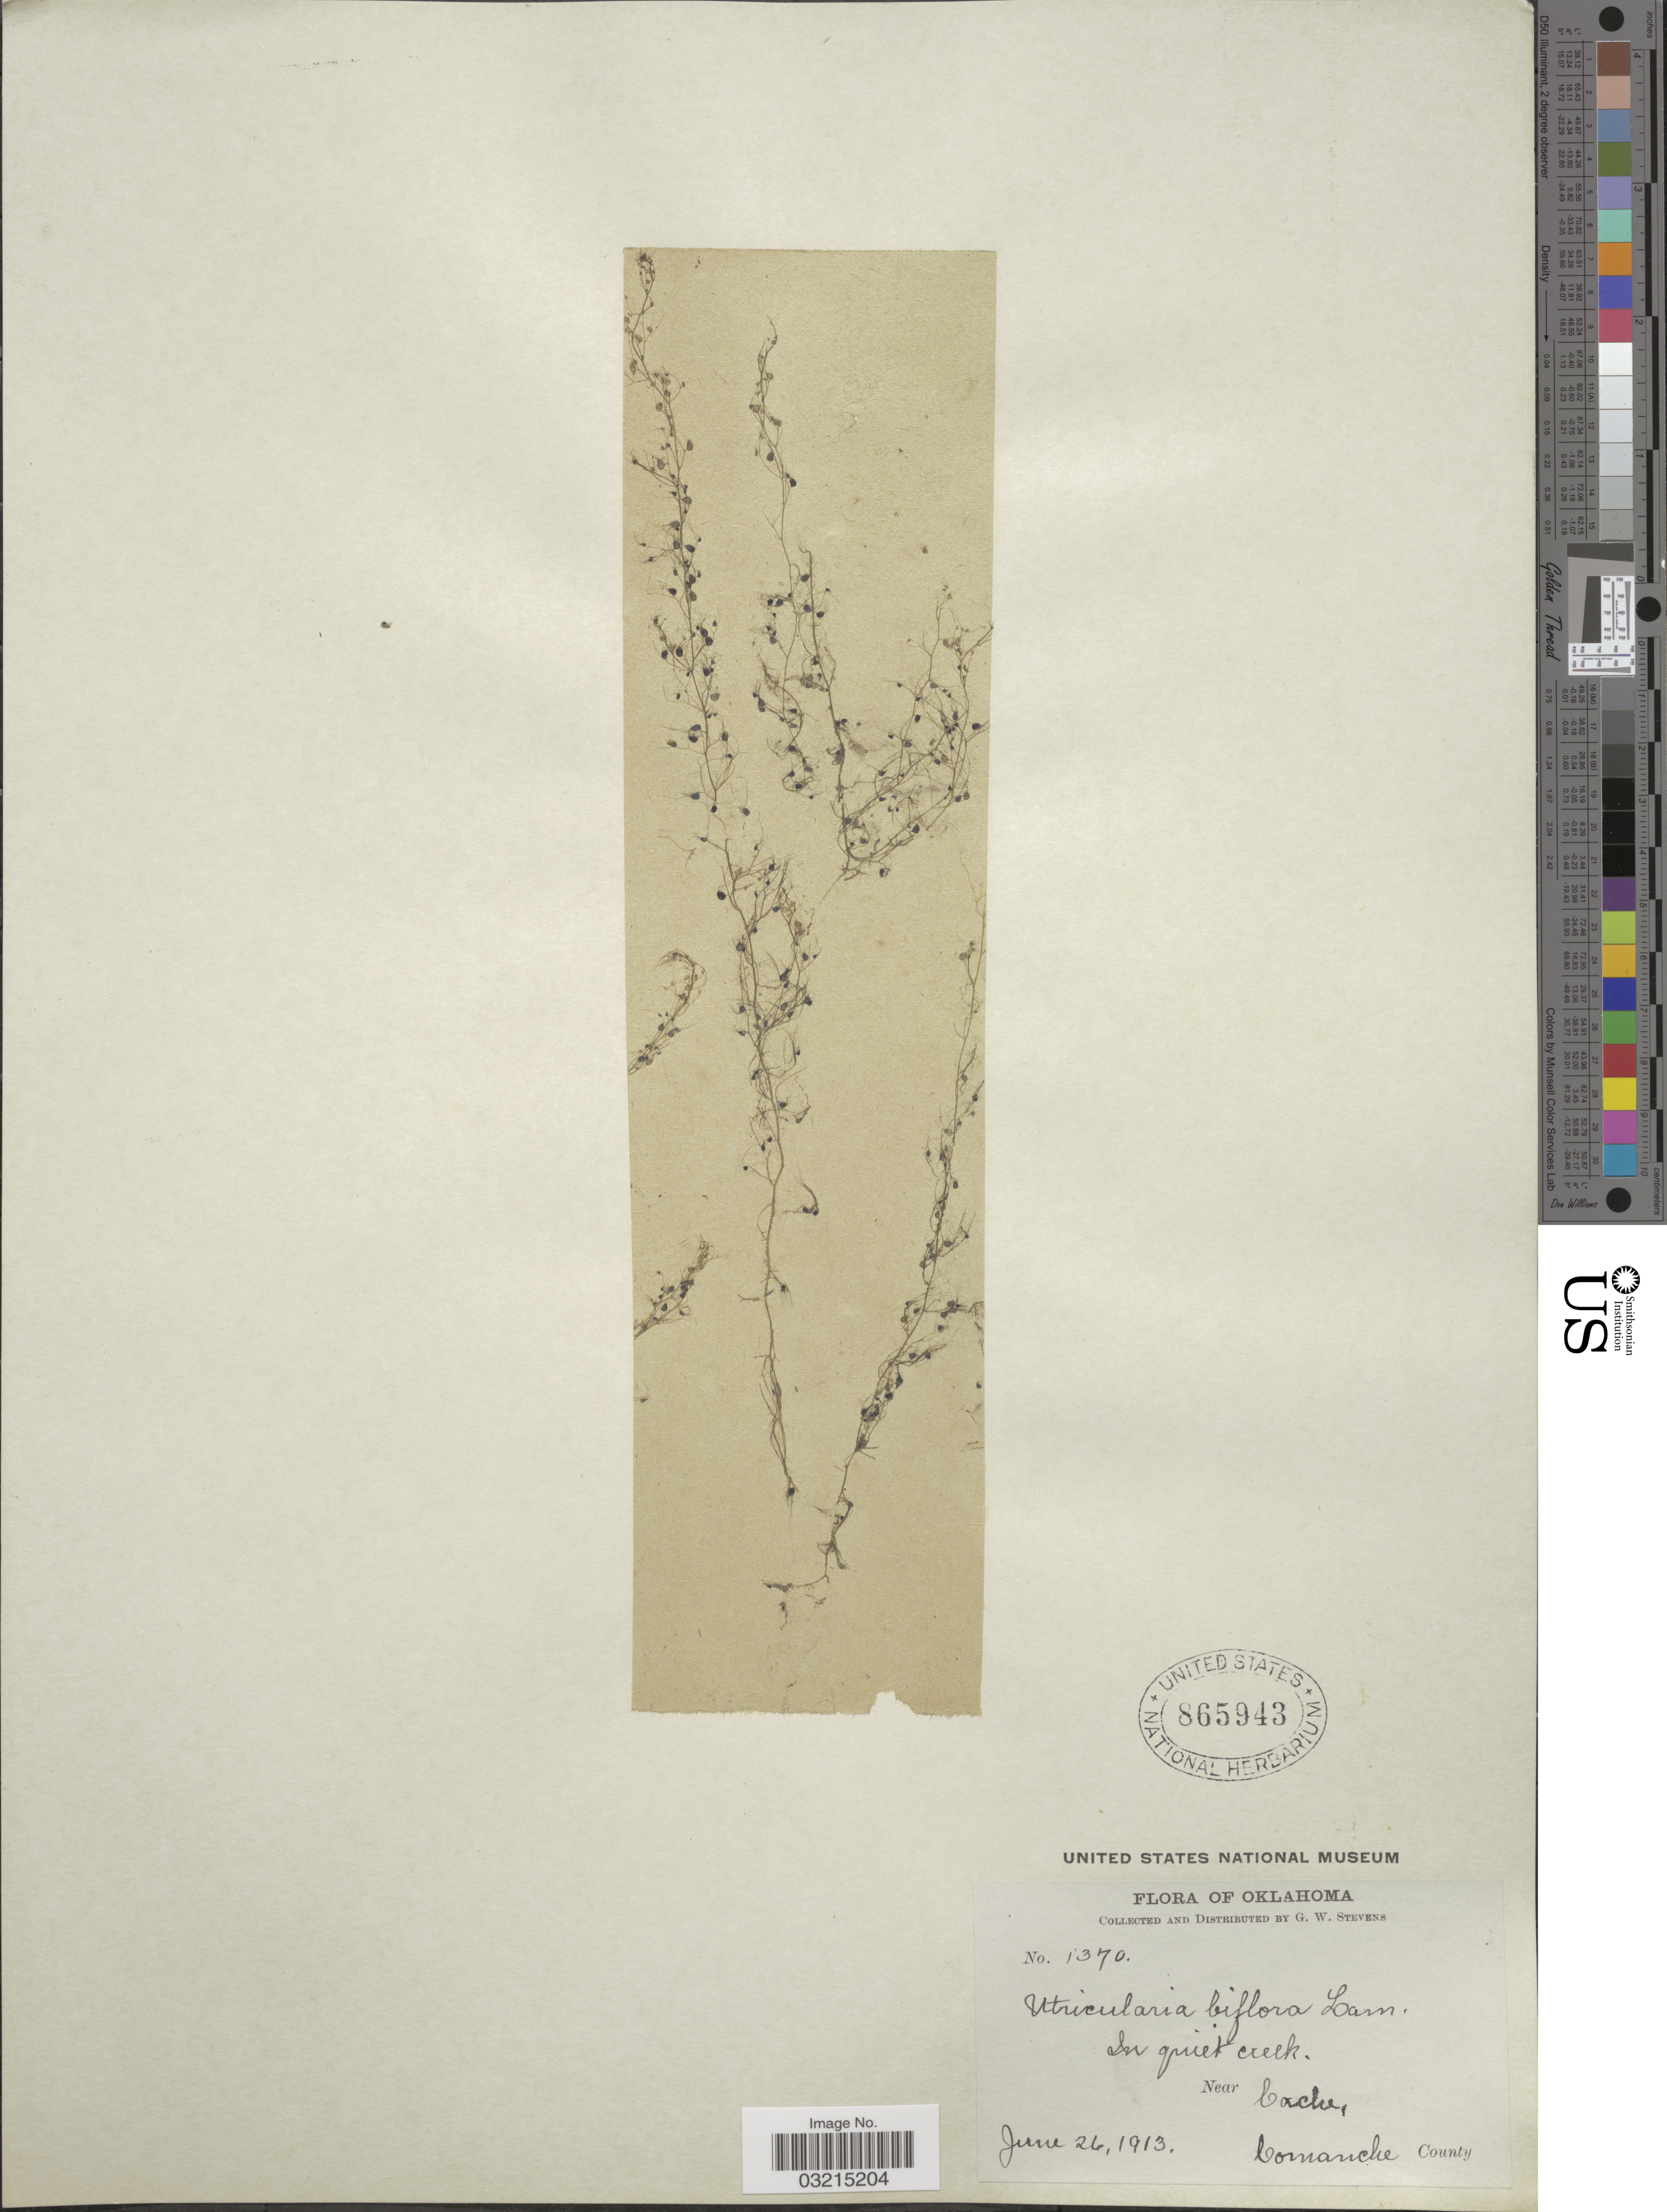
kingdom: Plantae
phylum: Tracheophyta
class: Magnoliopsida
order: Lamiales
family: Lentibulariaceae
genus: Utricularia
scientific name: Utricularia gibba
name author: L.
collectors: G. W. Stevens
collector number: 1370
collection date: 1913-06-26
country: United States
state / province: Oklahoma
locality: In quiet creek. Near Cache, Comanche County.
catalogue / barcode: US 865943